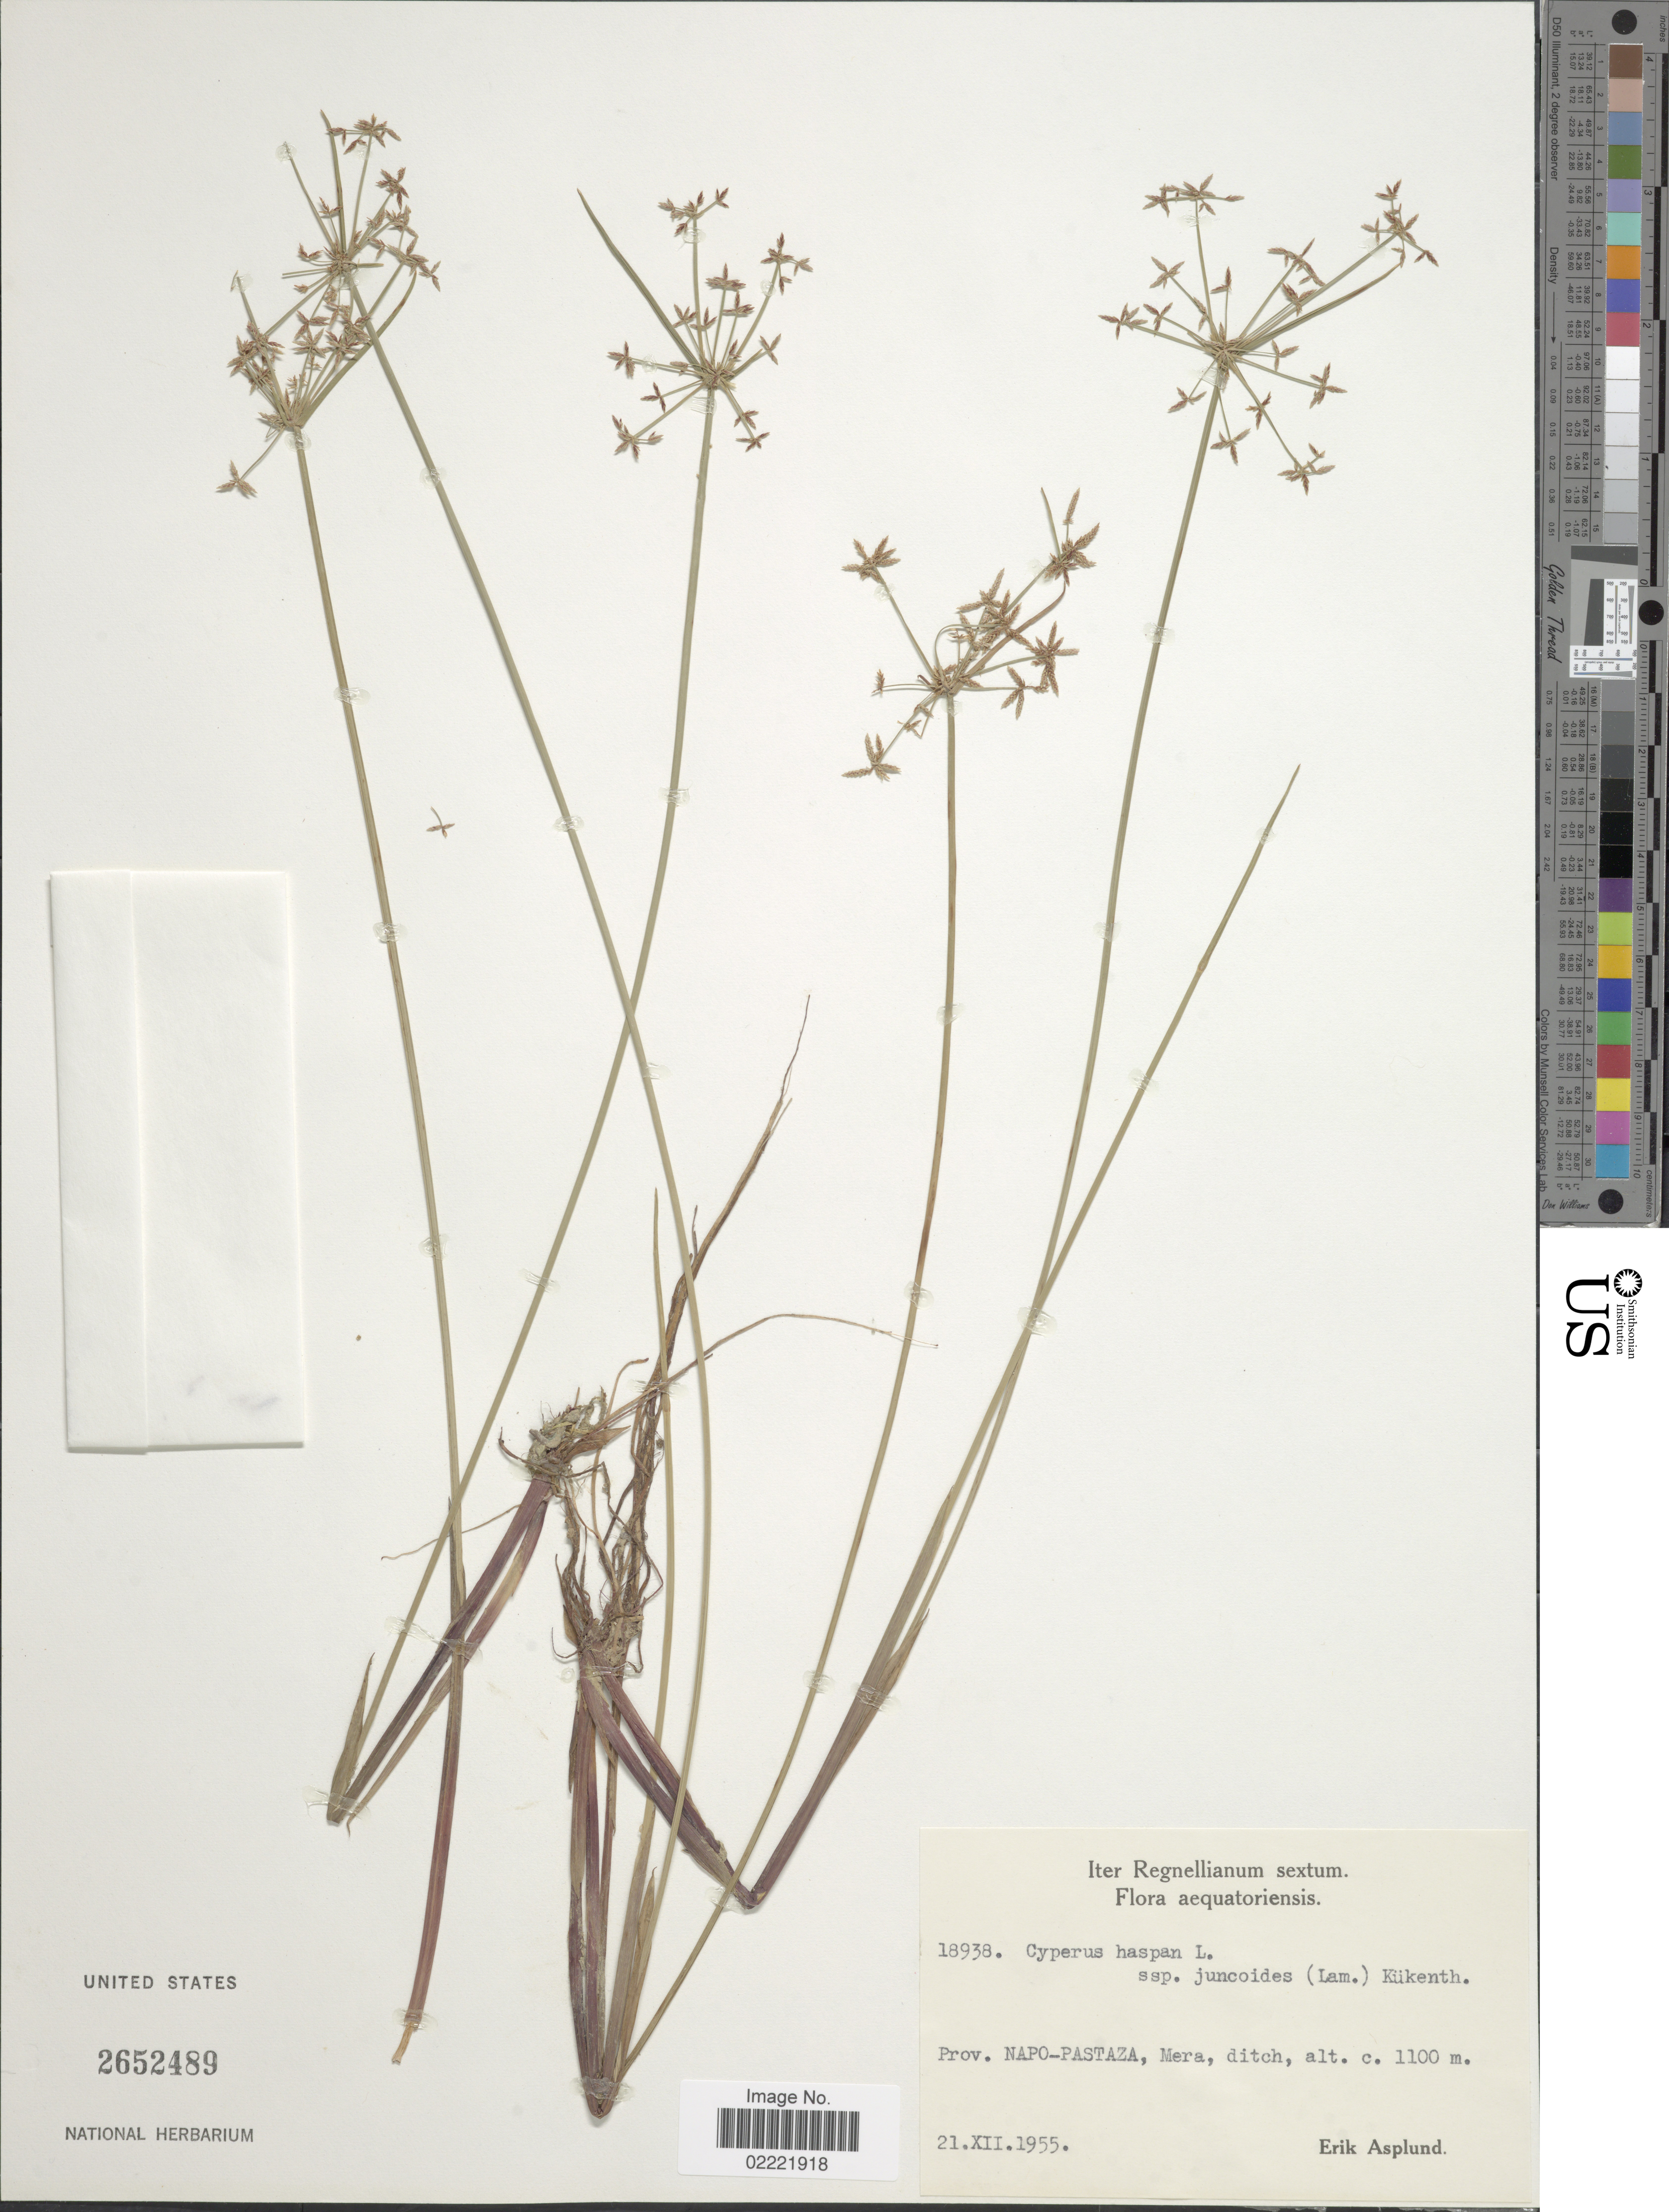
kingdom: Plantae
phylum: Tracheophyta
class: Liliopsida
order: Poales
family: Cyperaceae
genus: Cyperus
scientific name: Cyperus haspan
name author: L.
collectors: E. Asplund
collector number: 18938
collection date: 1955-12-21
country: Ecuador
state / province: Napo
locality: Napo-Pastaza, Mera, ditch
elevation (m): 1100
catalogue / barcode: US 2652489